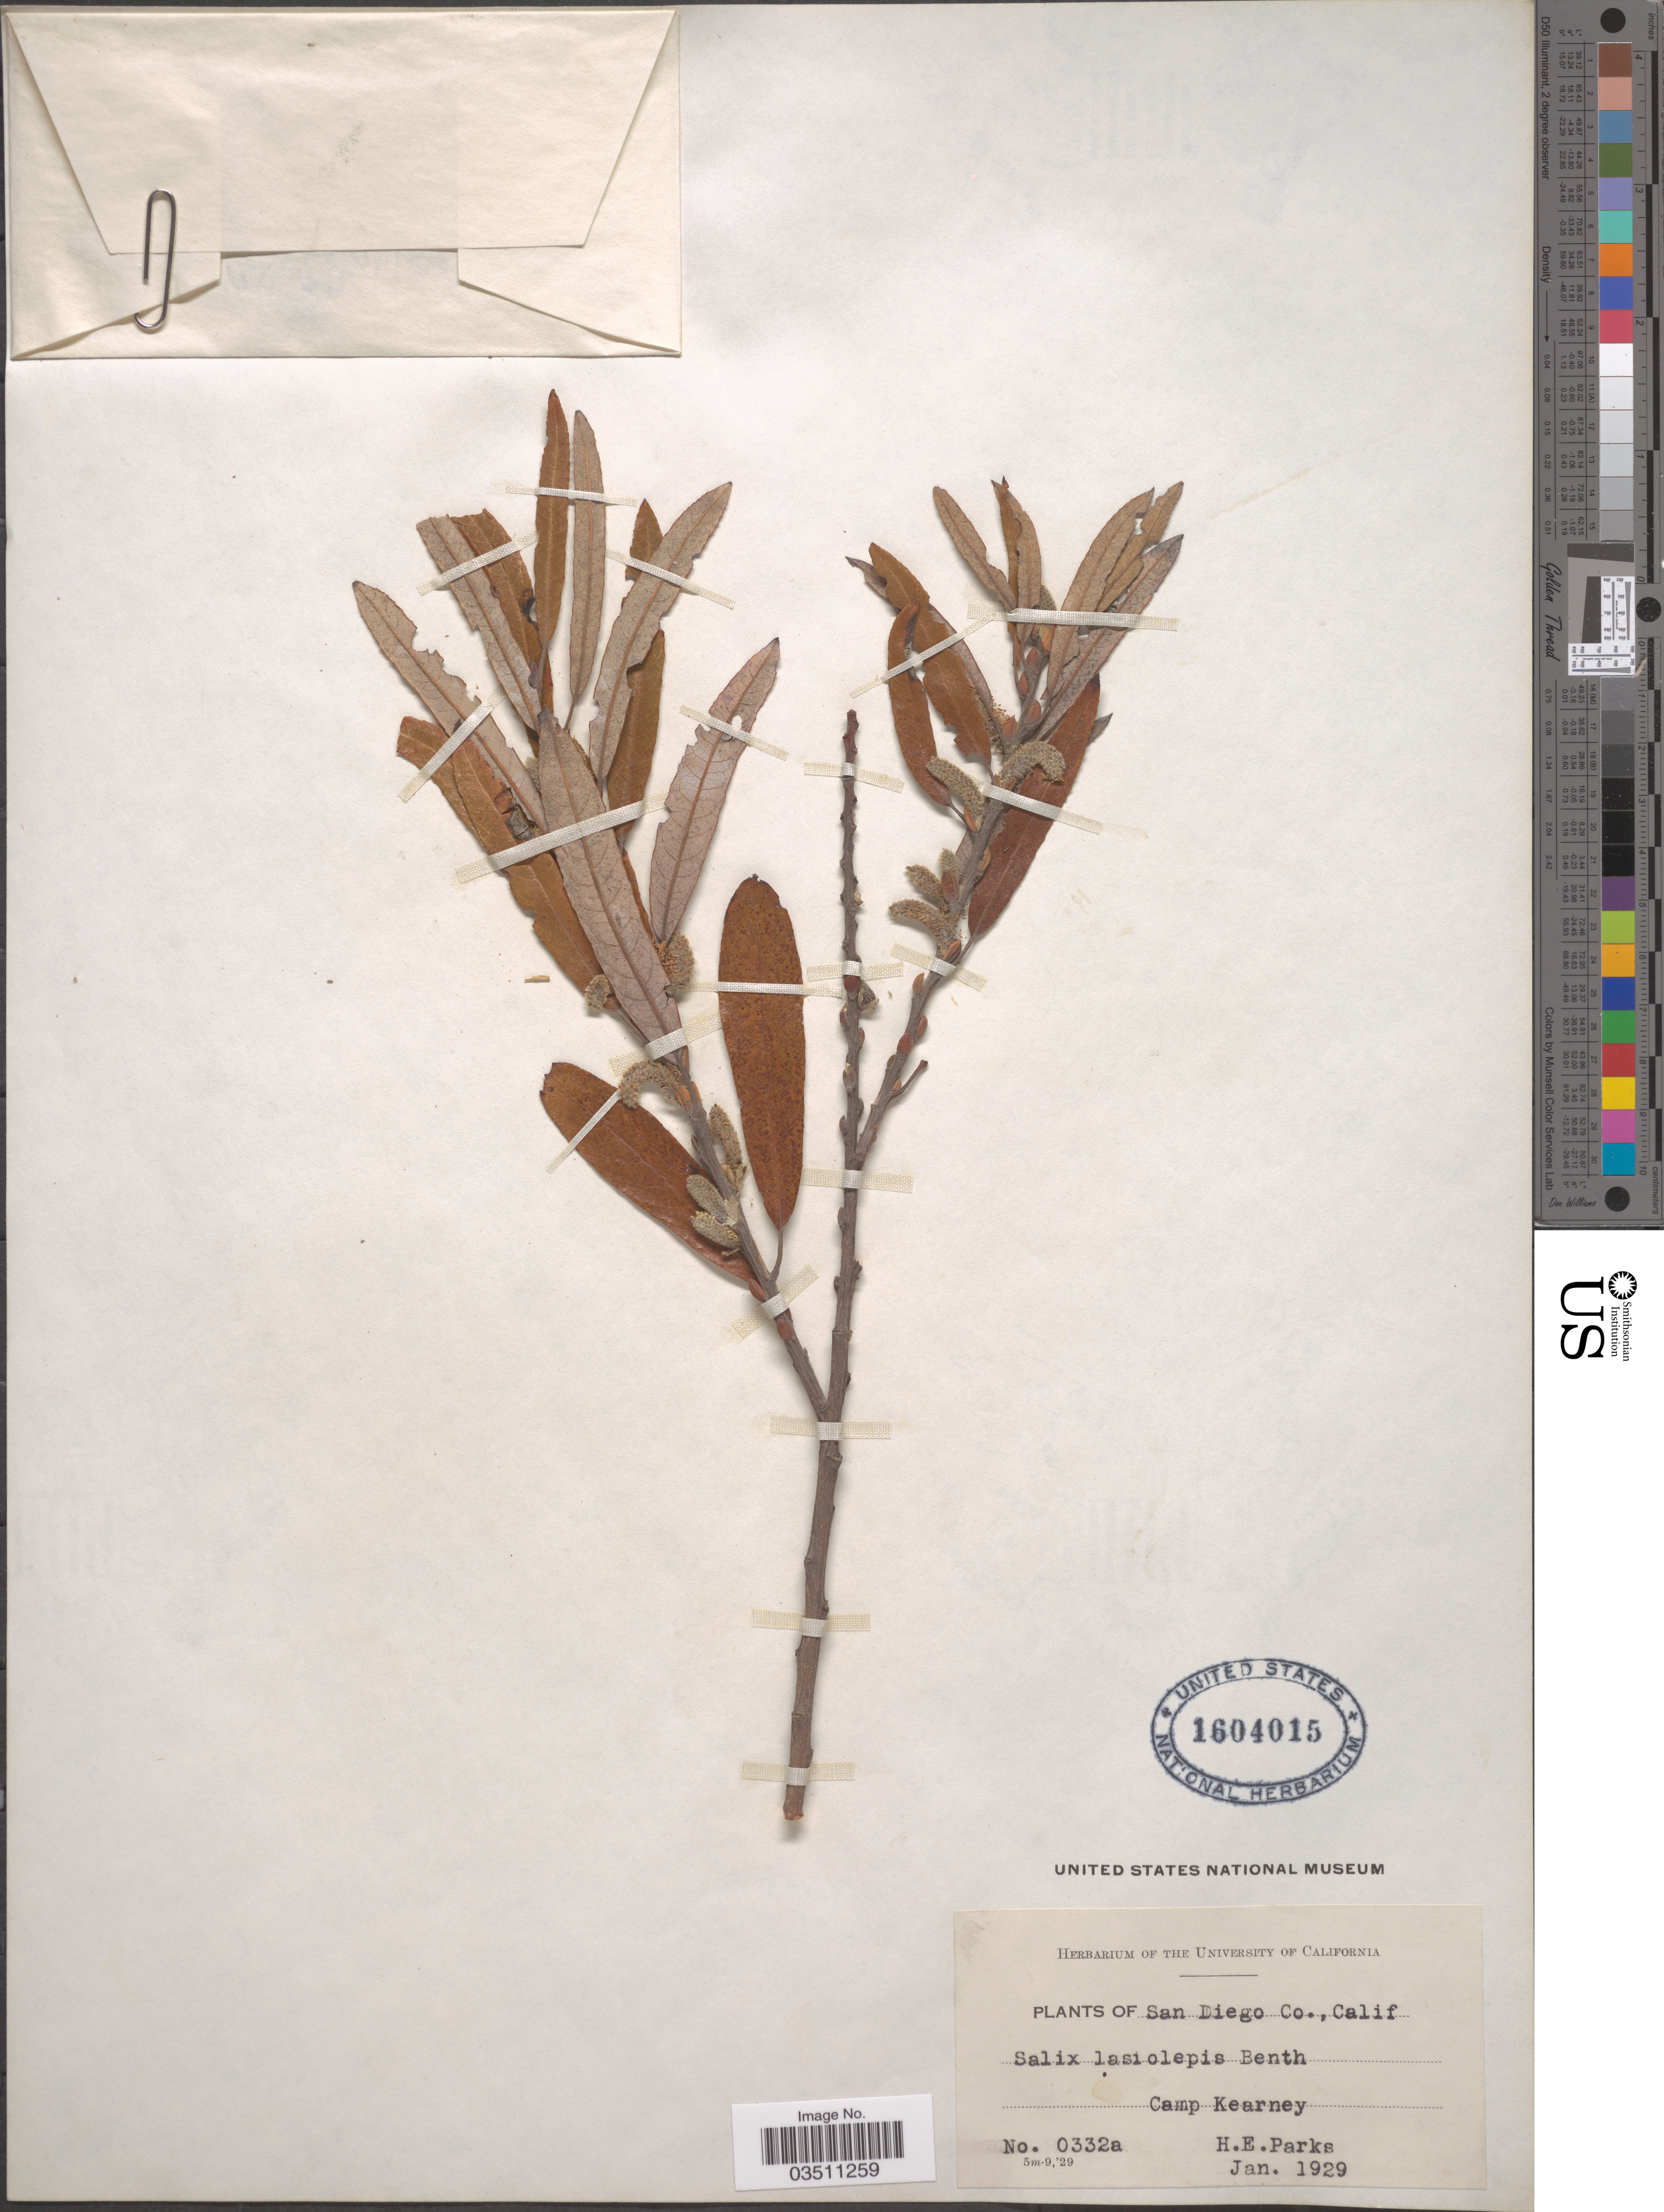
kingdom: Plantae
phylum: Tracheophyta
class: Magnoliopsida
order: Malpighiales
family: Salicaceae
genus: Salix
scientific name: Salix lasiolepis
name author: Benth.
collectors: H. E. Parks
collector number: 0332a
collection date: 1929-01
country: United States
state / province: California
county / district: San Diego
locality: San Diego Co. Camp Kearney.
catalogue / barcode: US 1604015